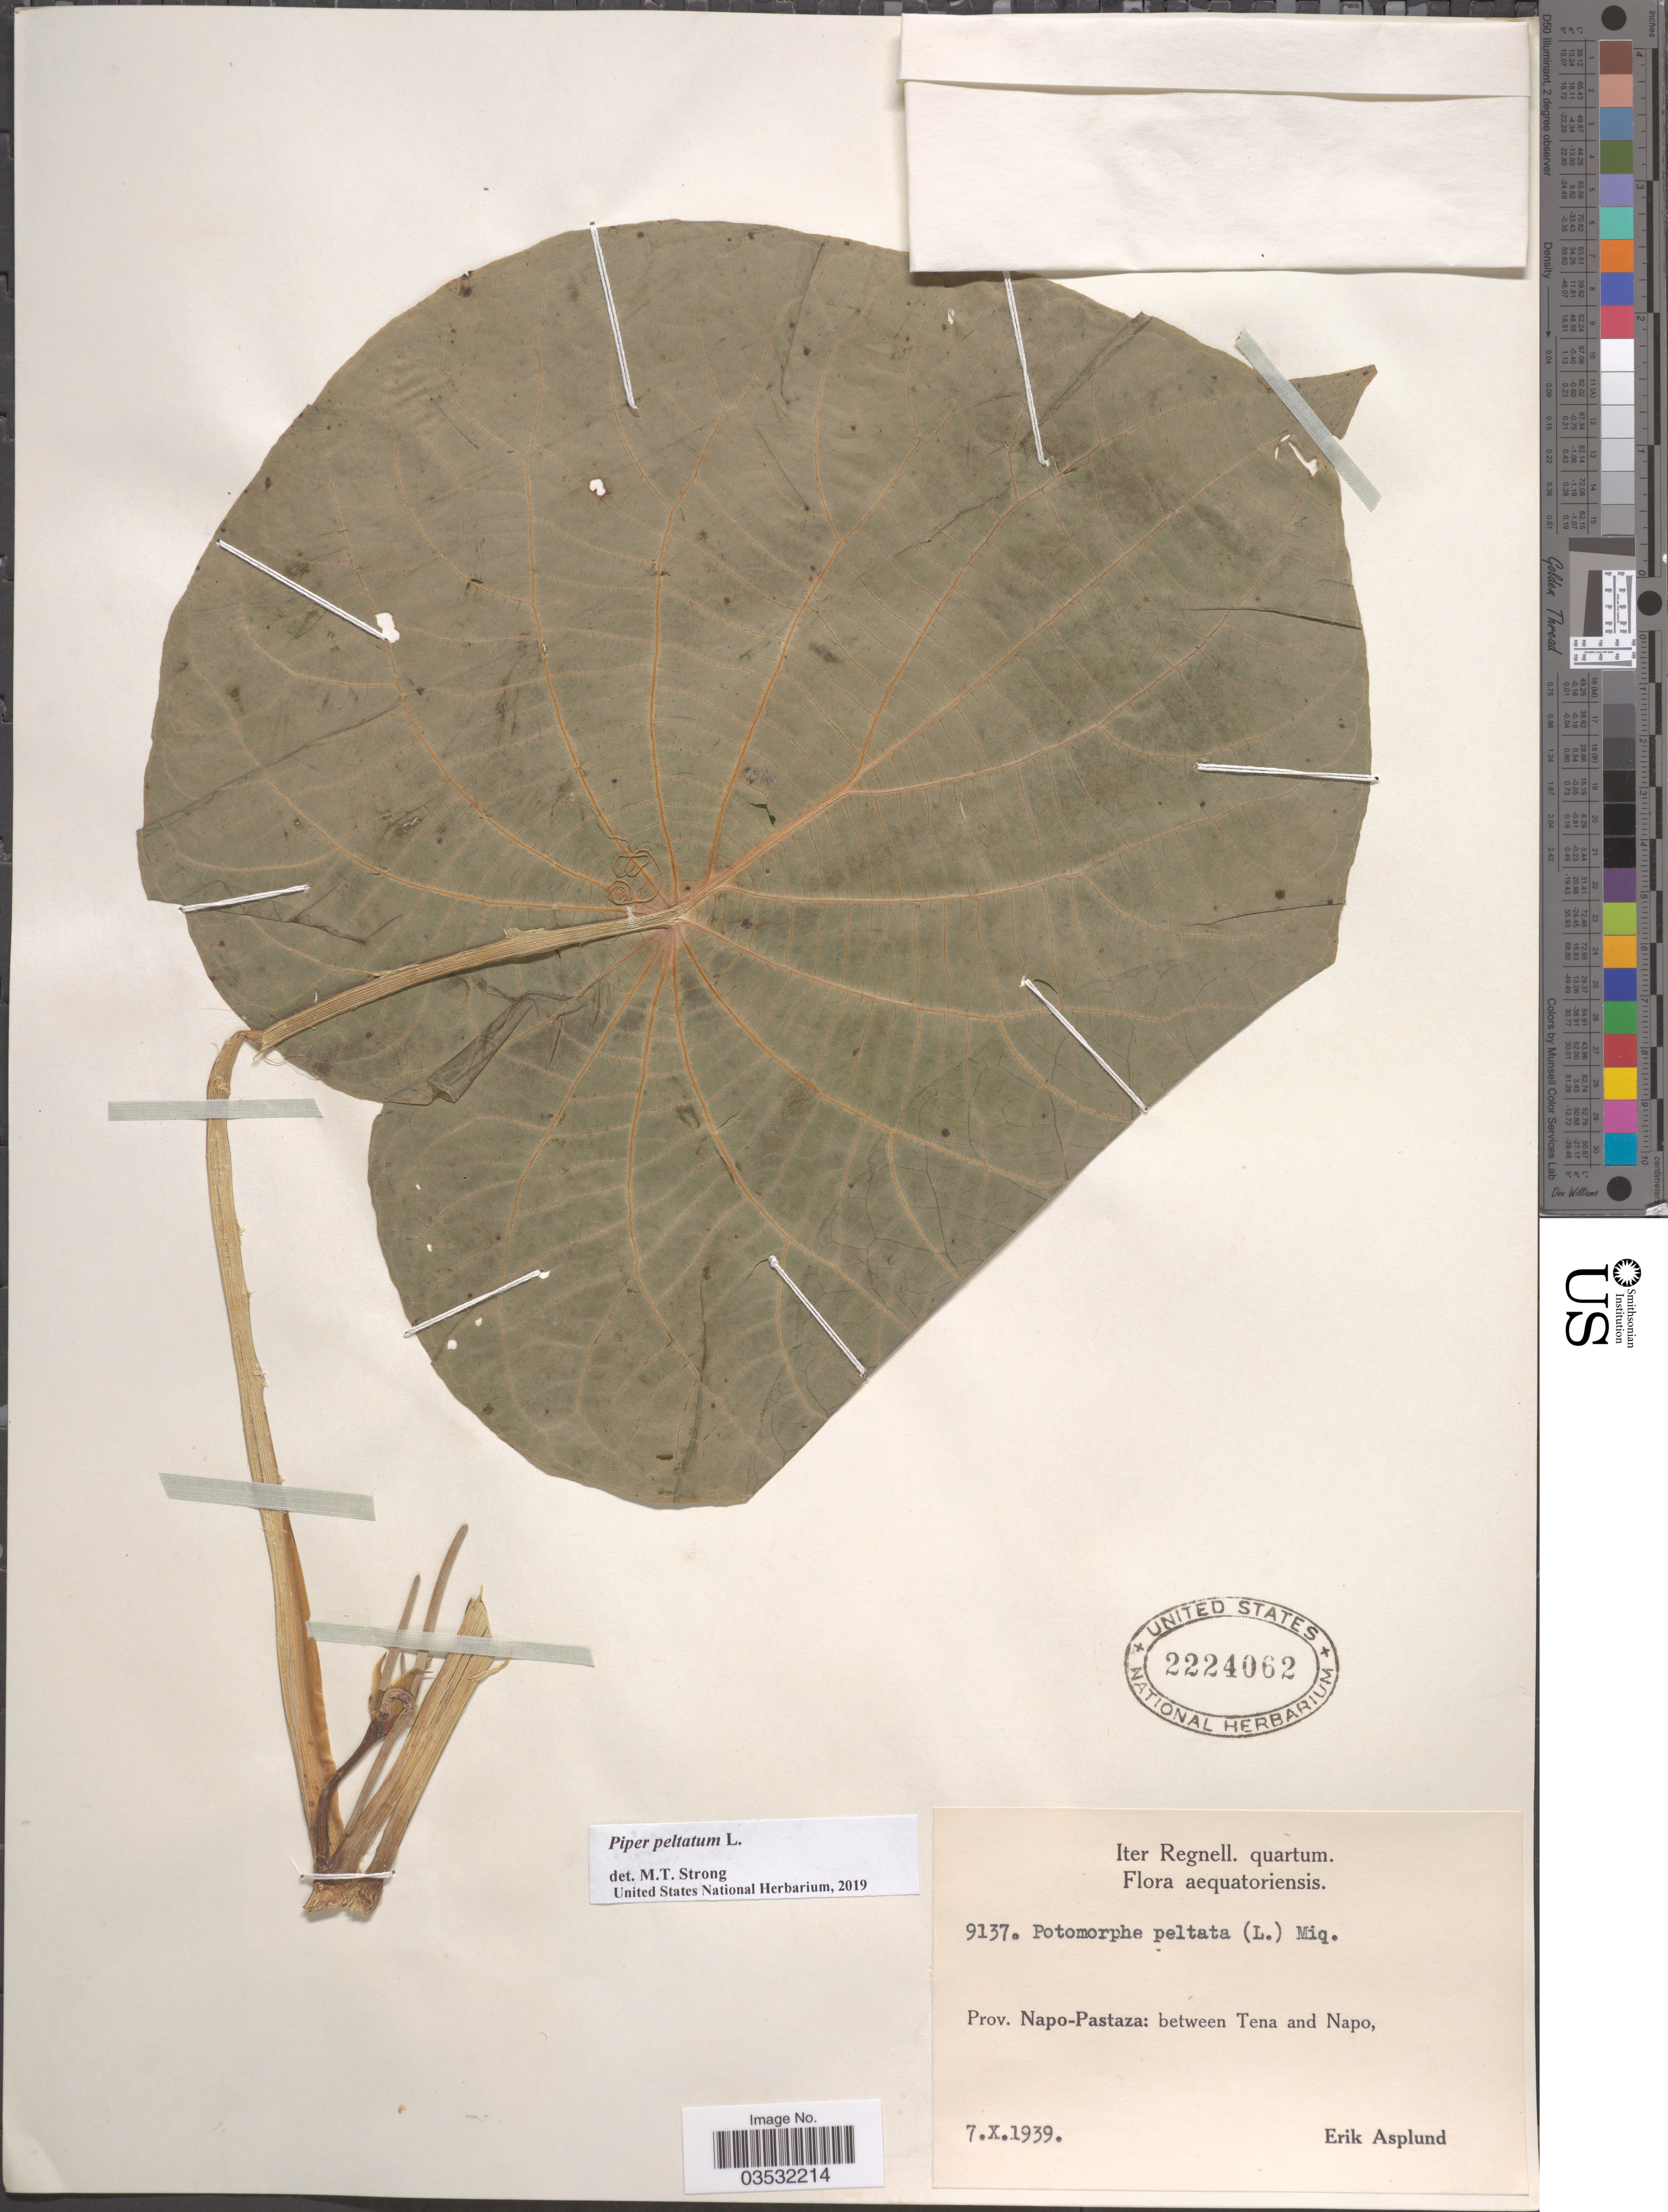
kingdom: Plantae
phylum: Tracheophyta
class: Magnoliopsida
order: Piperales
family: Piperaceae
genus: Piper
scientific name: Piper peltatum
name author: L.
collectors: E. Asplund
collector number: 9137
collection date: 1939-10-07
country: Ecuador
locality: Aequatoriensis. Prov. Napo-Pastaza: between Tena and Napo.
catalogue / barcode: US 2224062